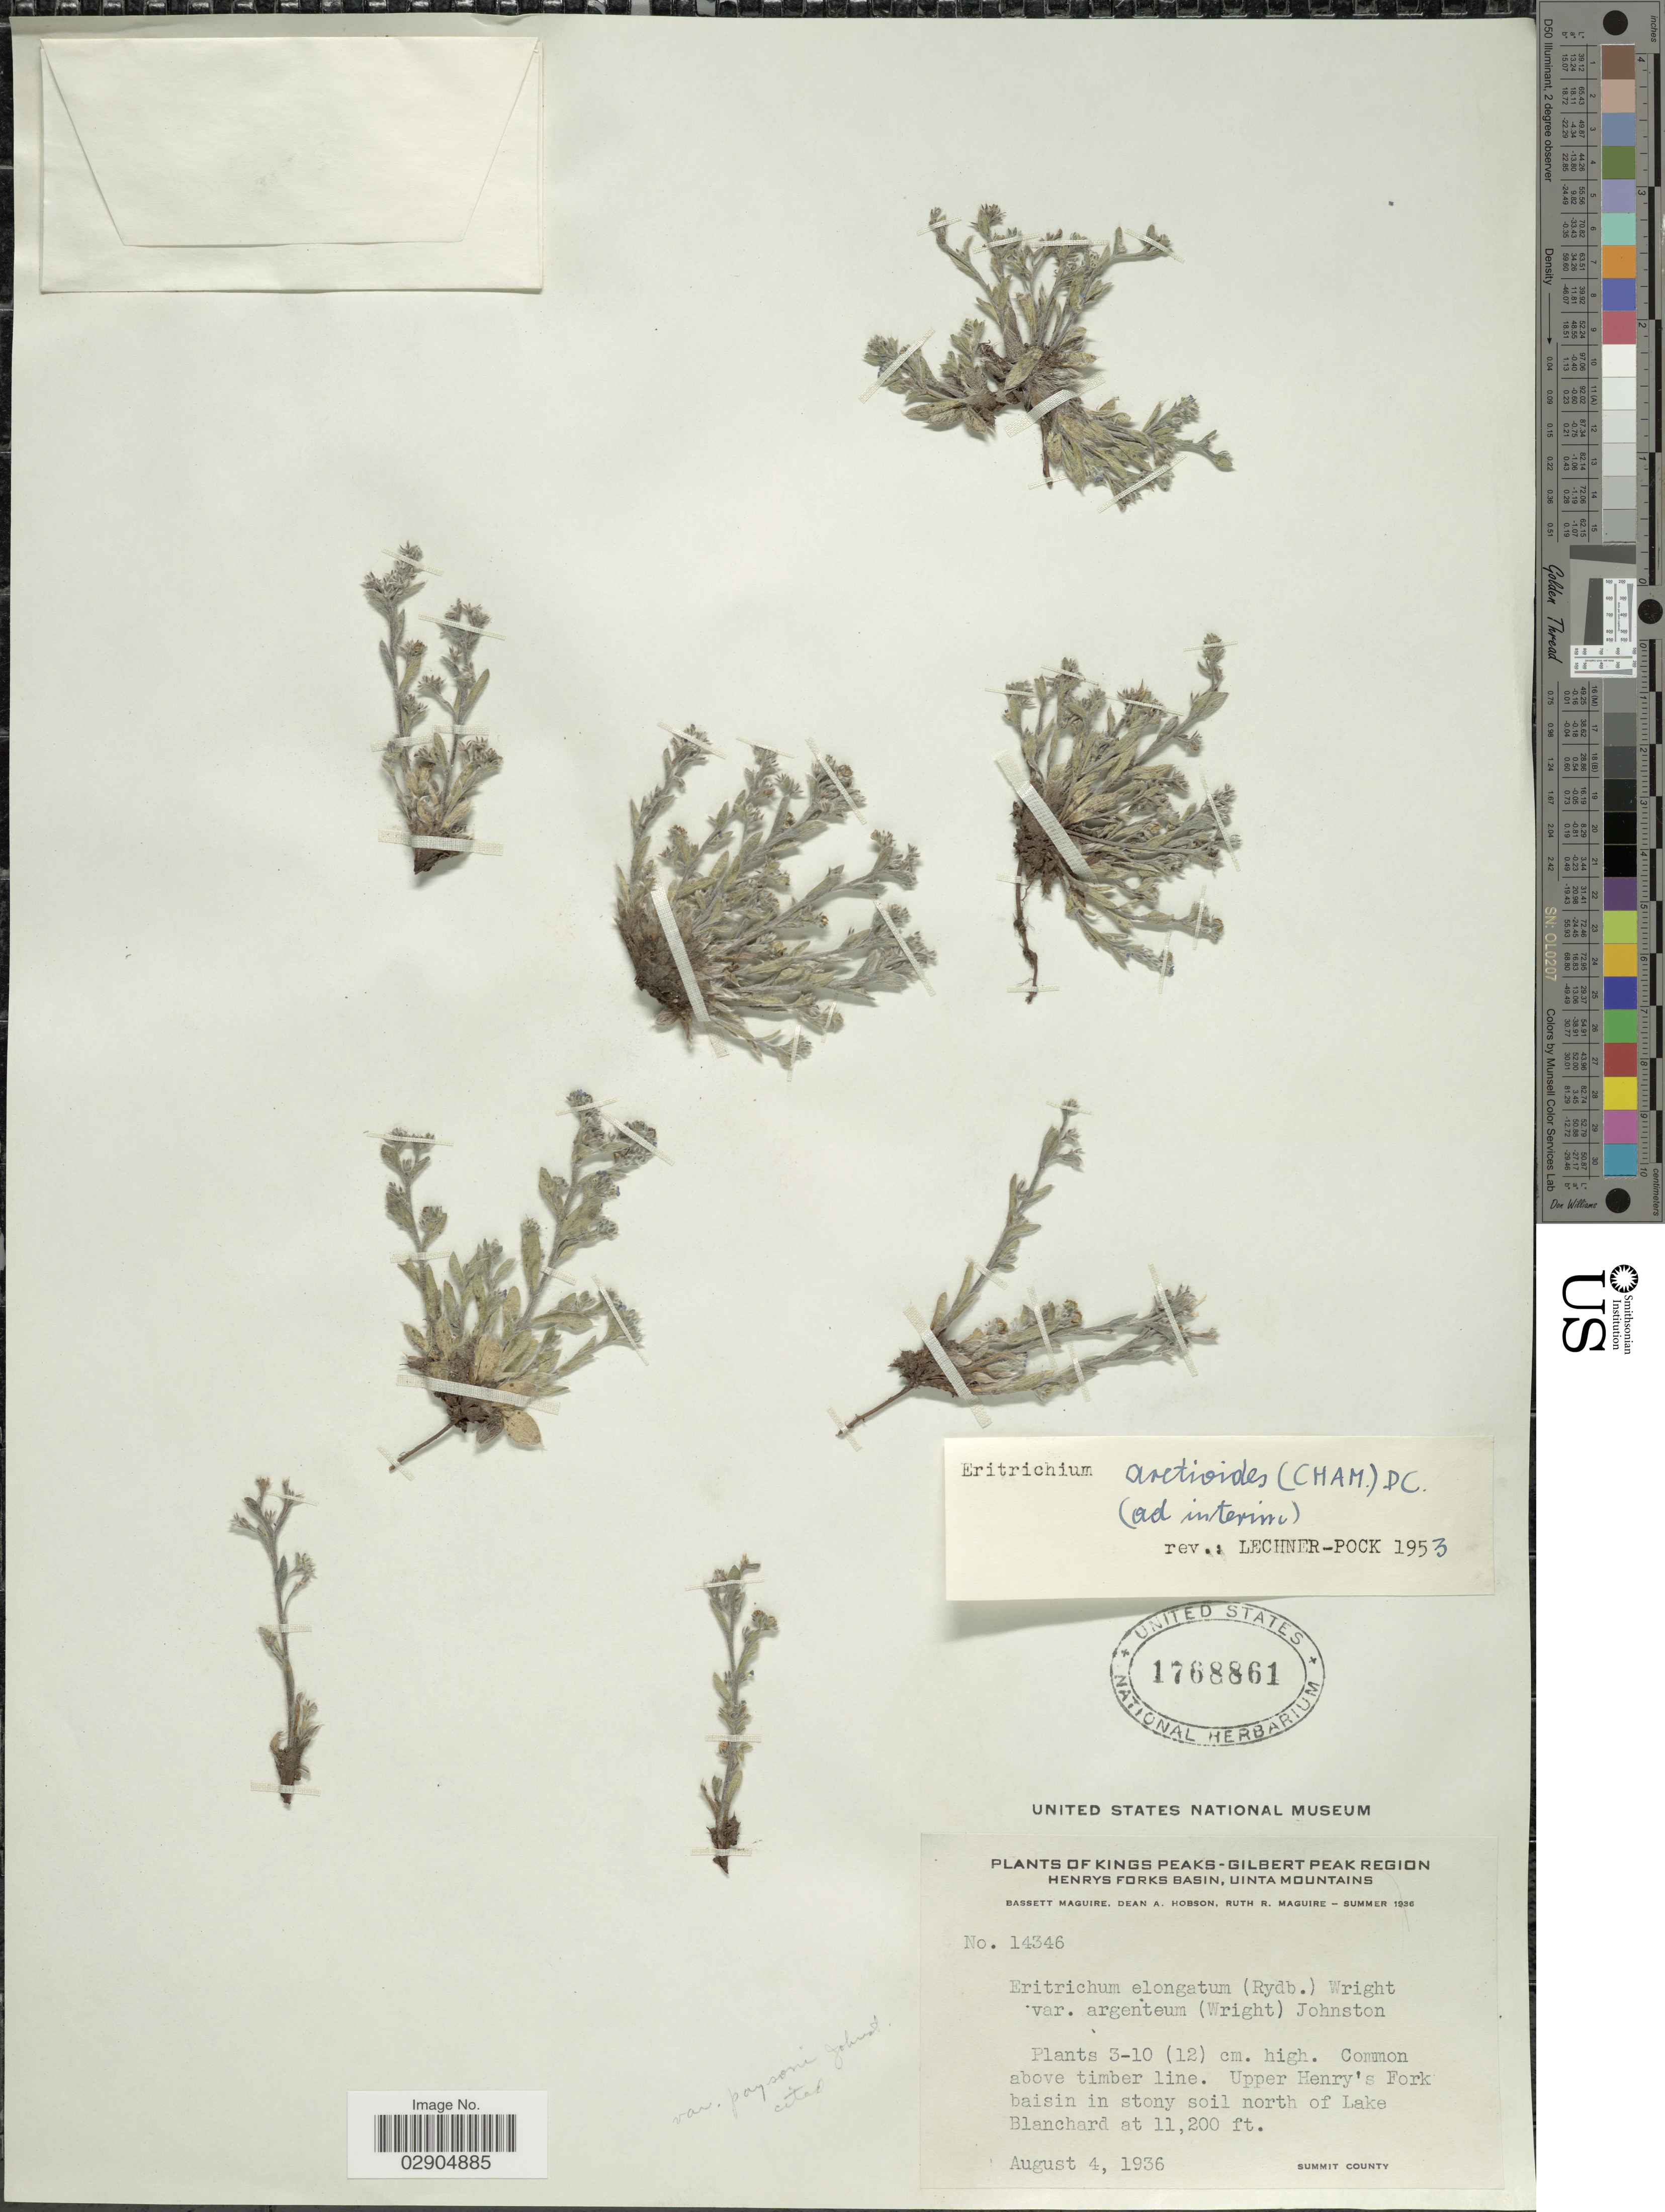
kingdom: Plantae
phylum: Tracheophyta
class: Magnoliopsida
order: Boraginales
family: Boraginaceae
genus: Eritrichium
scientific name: Eritrichium aretioides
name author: (Cham.) DC.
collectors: B. Maguire, D. Hobson & R. R. Maguire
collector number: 14346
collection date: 1936-08-04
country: United States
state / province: Utah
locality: Kings Peaks-Gilbert Peak Region, Henrys Forks Basin, Uinta Mountains, Upper Henry's Fork baisin in stony soil north of Lake Blanchard.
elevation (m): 3414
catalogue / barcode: US 1768861